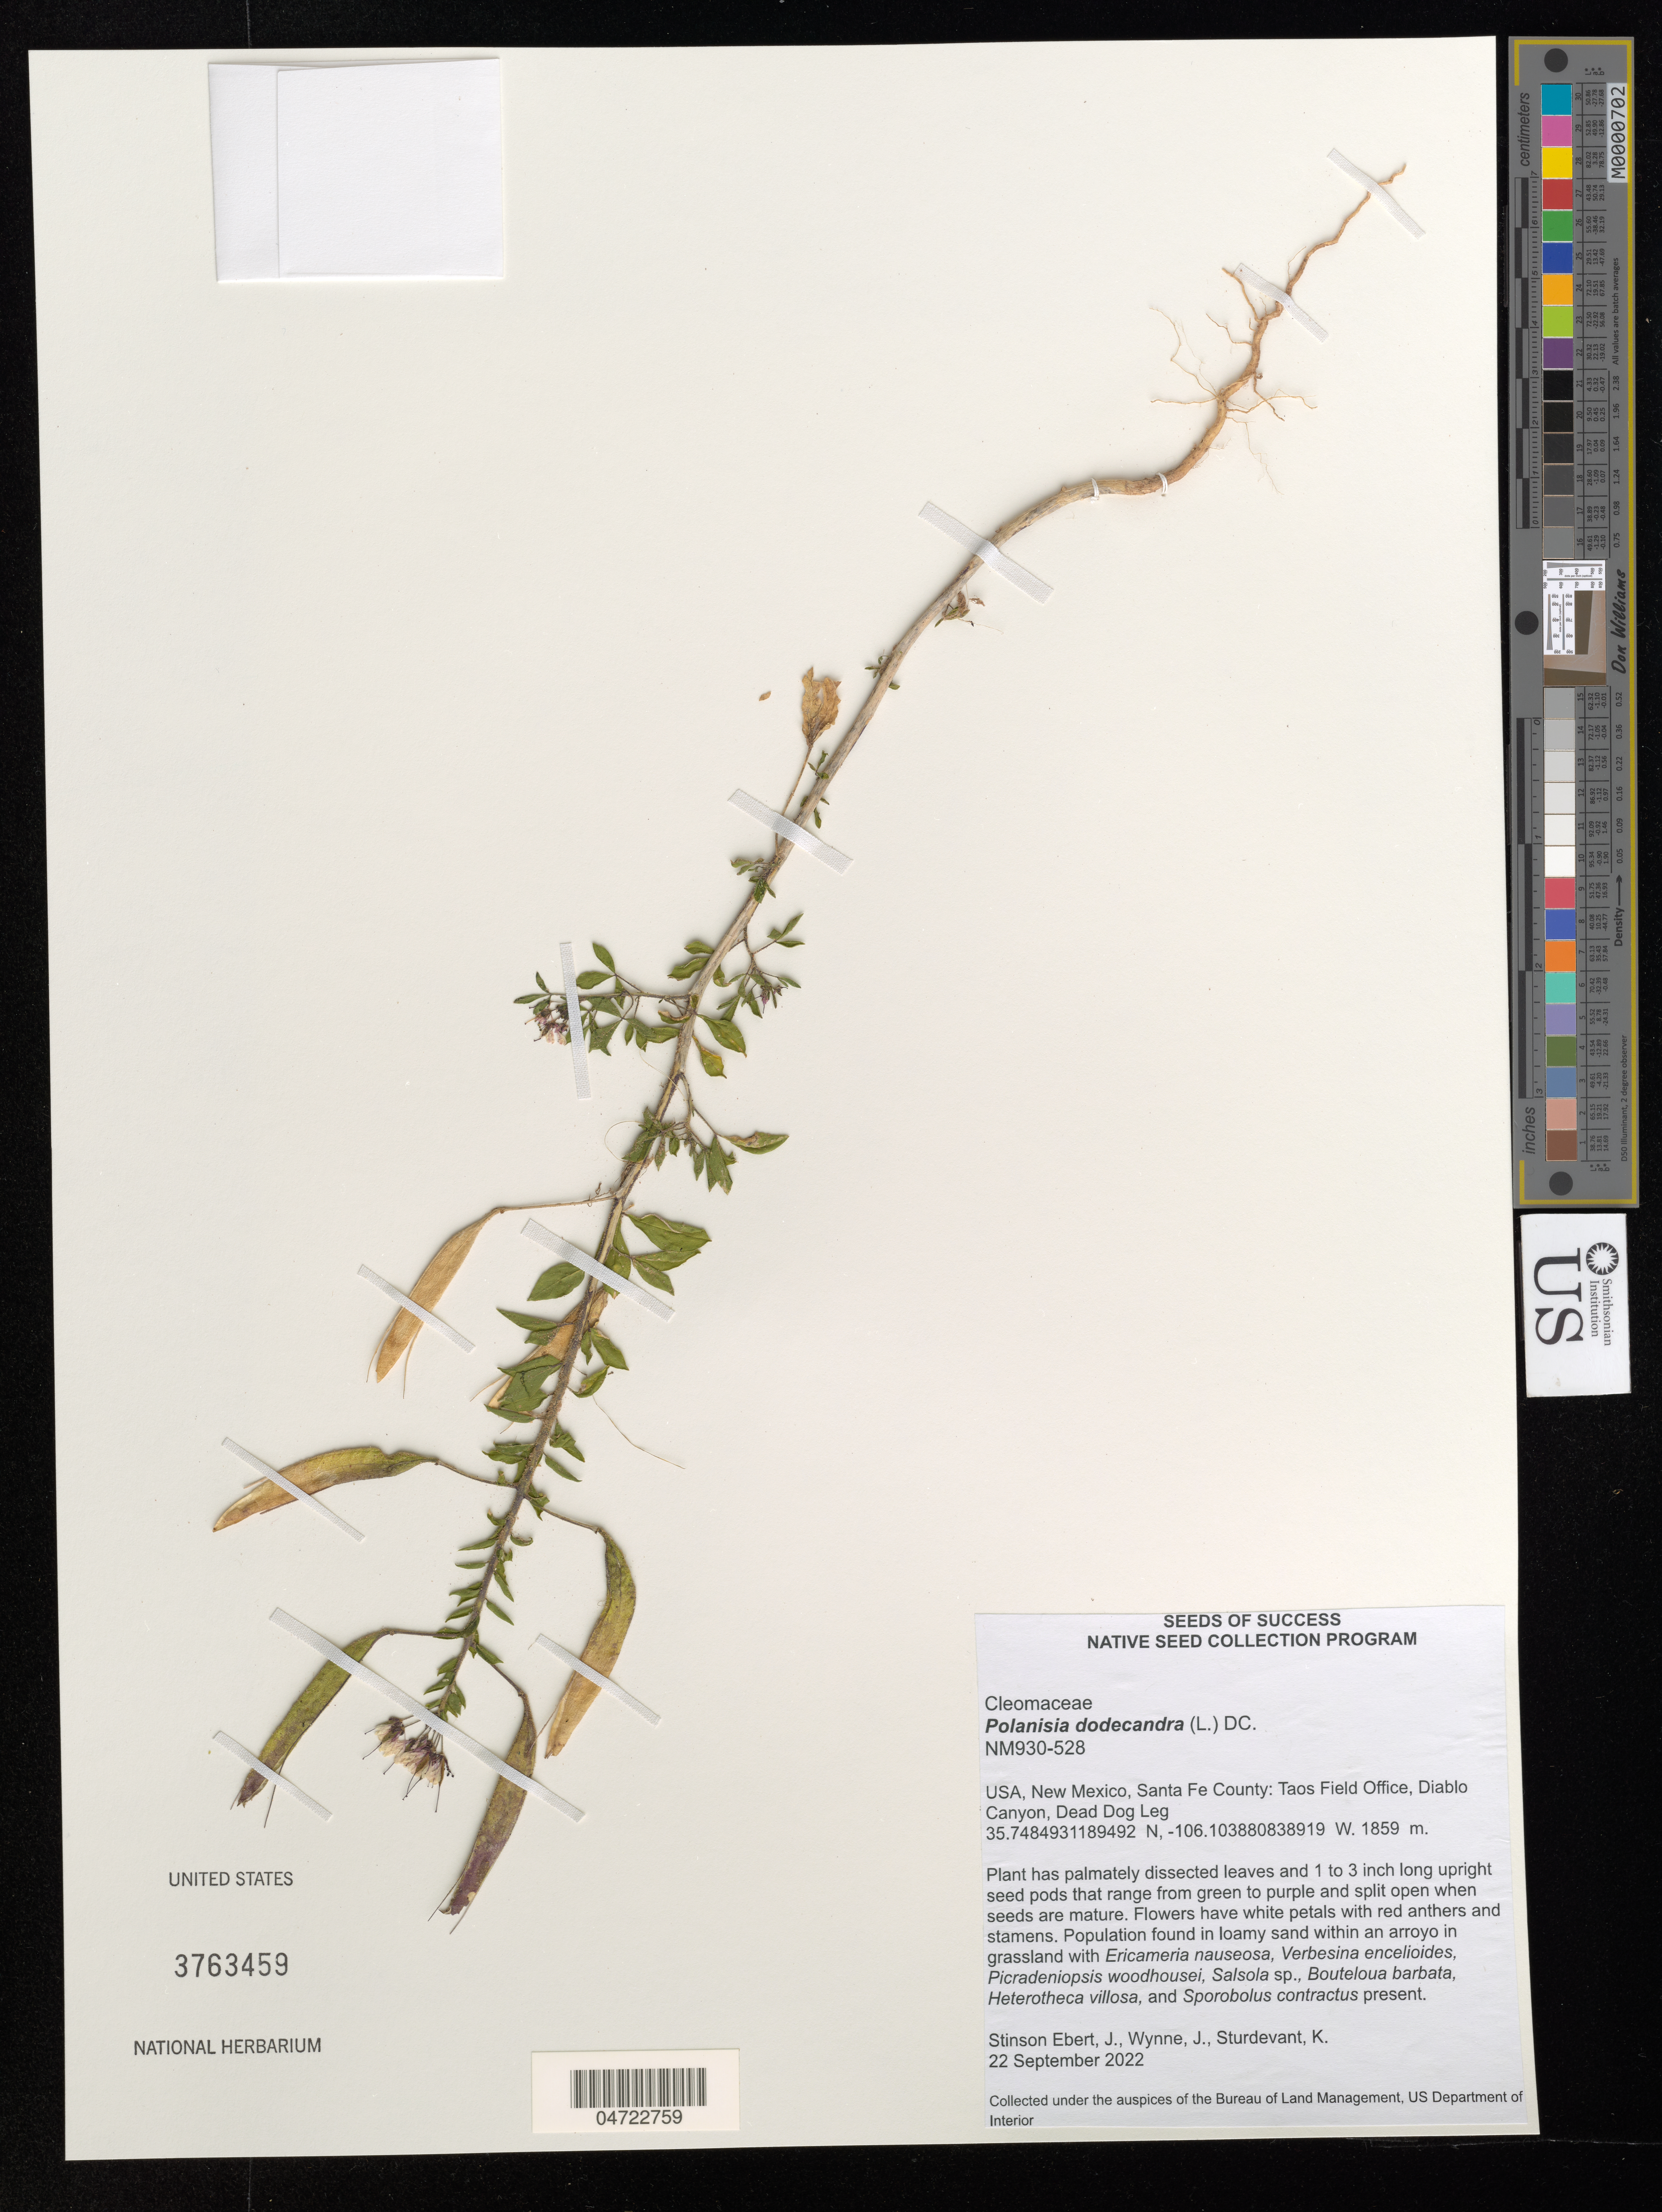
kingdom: Plantae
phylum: Tracheophyta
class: Magnoliopsida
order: Brassicales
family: Cleomaceae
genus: Polanisia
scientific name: Polanisia dodecandra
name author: (L.) DC.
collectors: J. Stinson Ebert, J. Wynne & K. Sturdevant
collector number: NM930-528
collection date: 2022-09-22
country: United States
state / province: New Mexico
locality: Santa Fe County: Taos Field Office, Diablo Canyon, Dead Dog Leg.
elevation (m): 1859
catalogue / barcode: US 3763459